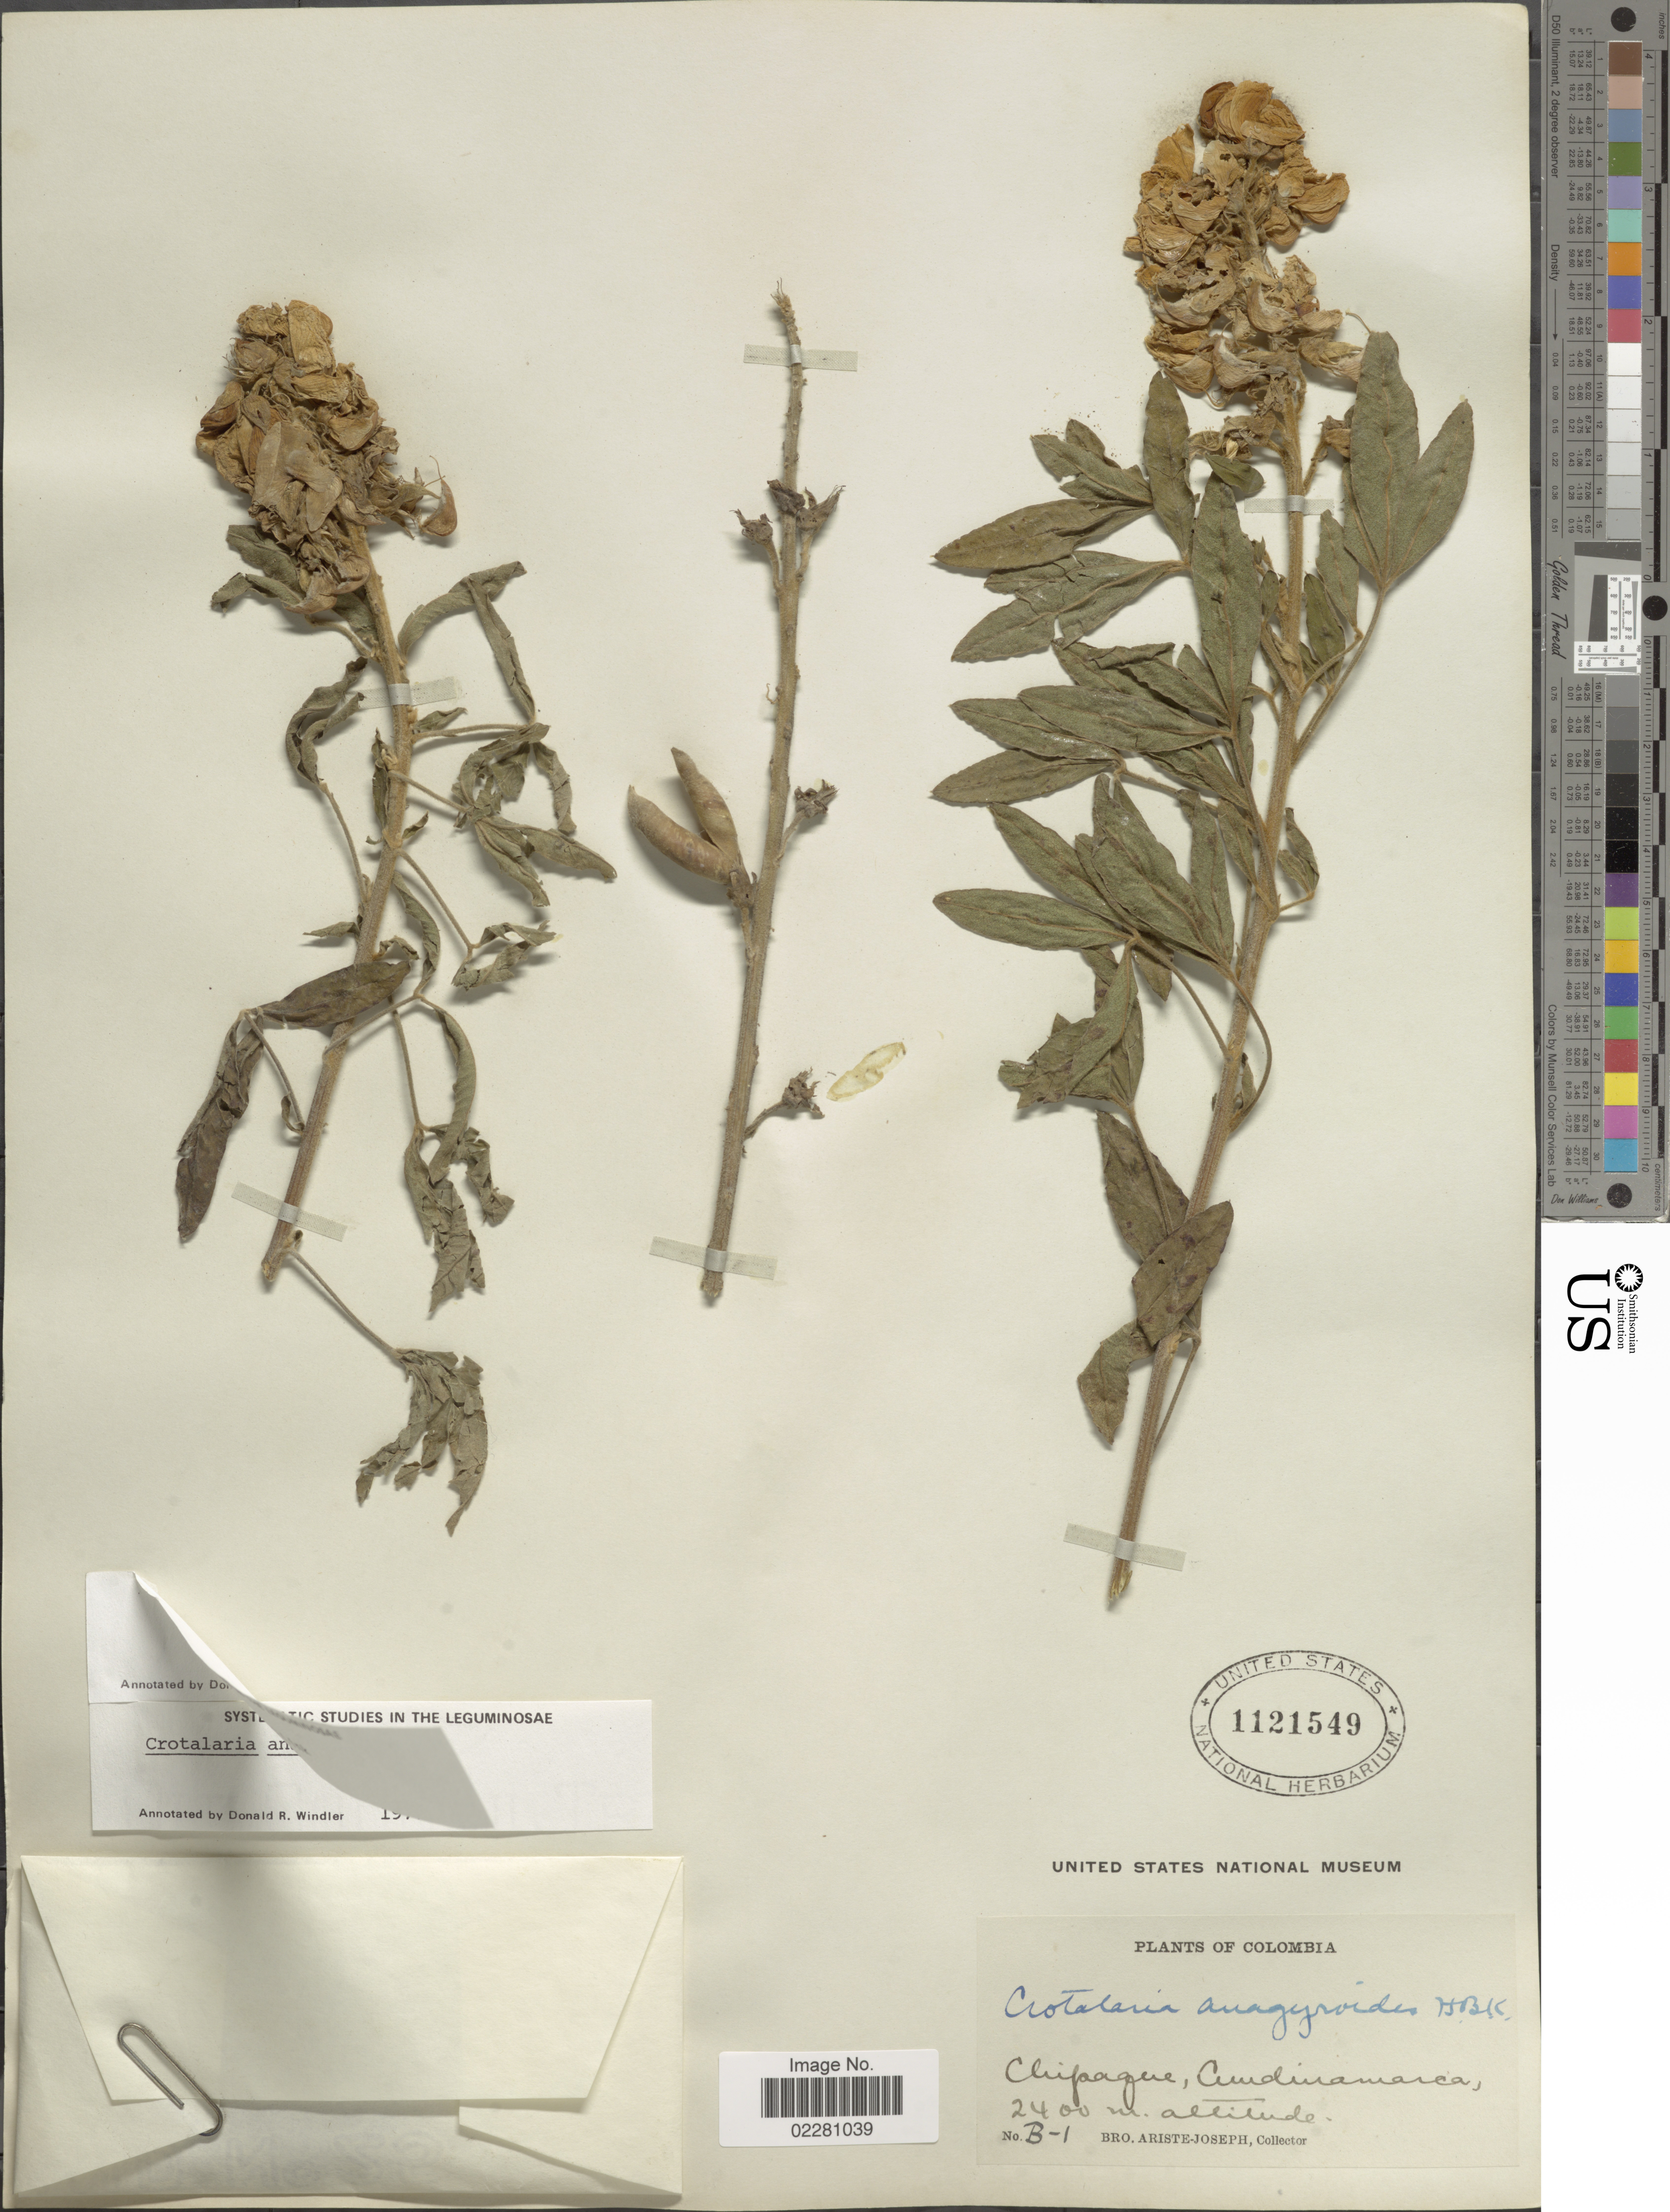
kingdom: Plantae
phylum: Tracheophyta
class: Magnoliopsida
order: Fabales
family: Fabaceae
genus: Crotalaria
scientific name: Crotalaria micans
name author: Link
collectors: Bro. Ariste-Joseph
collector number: B-1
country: Colombia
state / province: Cundinamarca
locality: Chipaque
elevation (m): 2400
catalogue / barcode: US 1121549